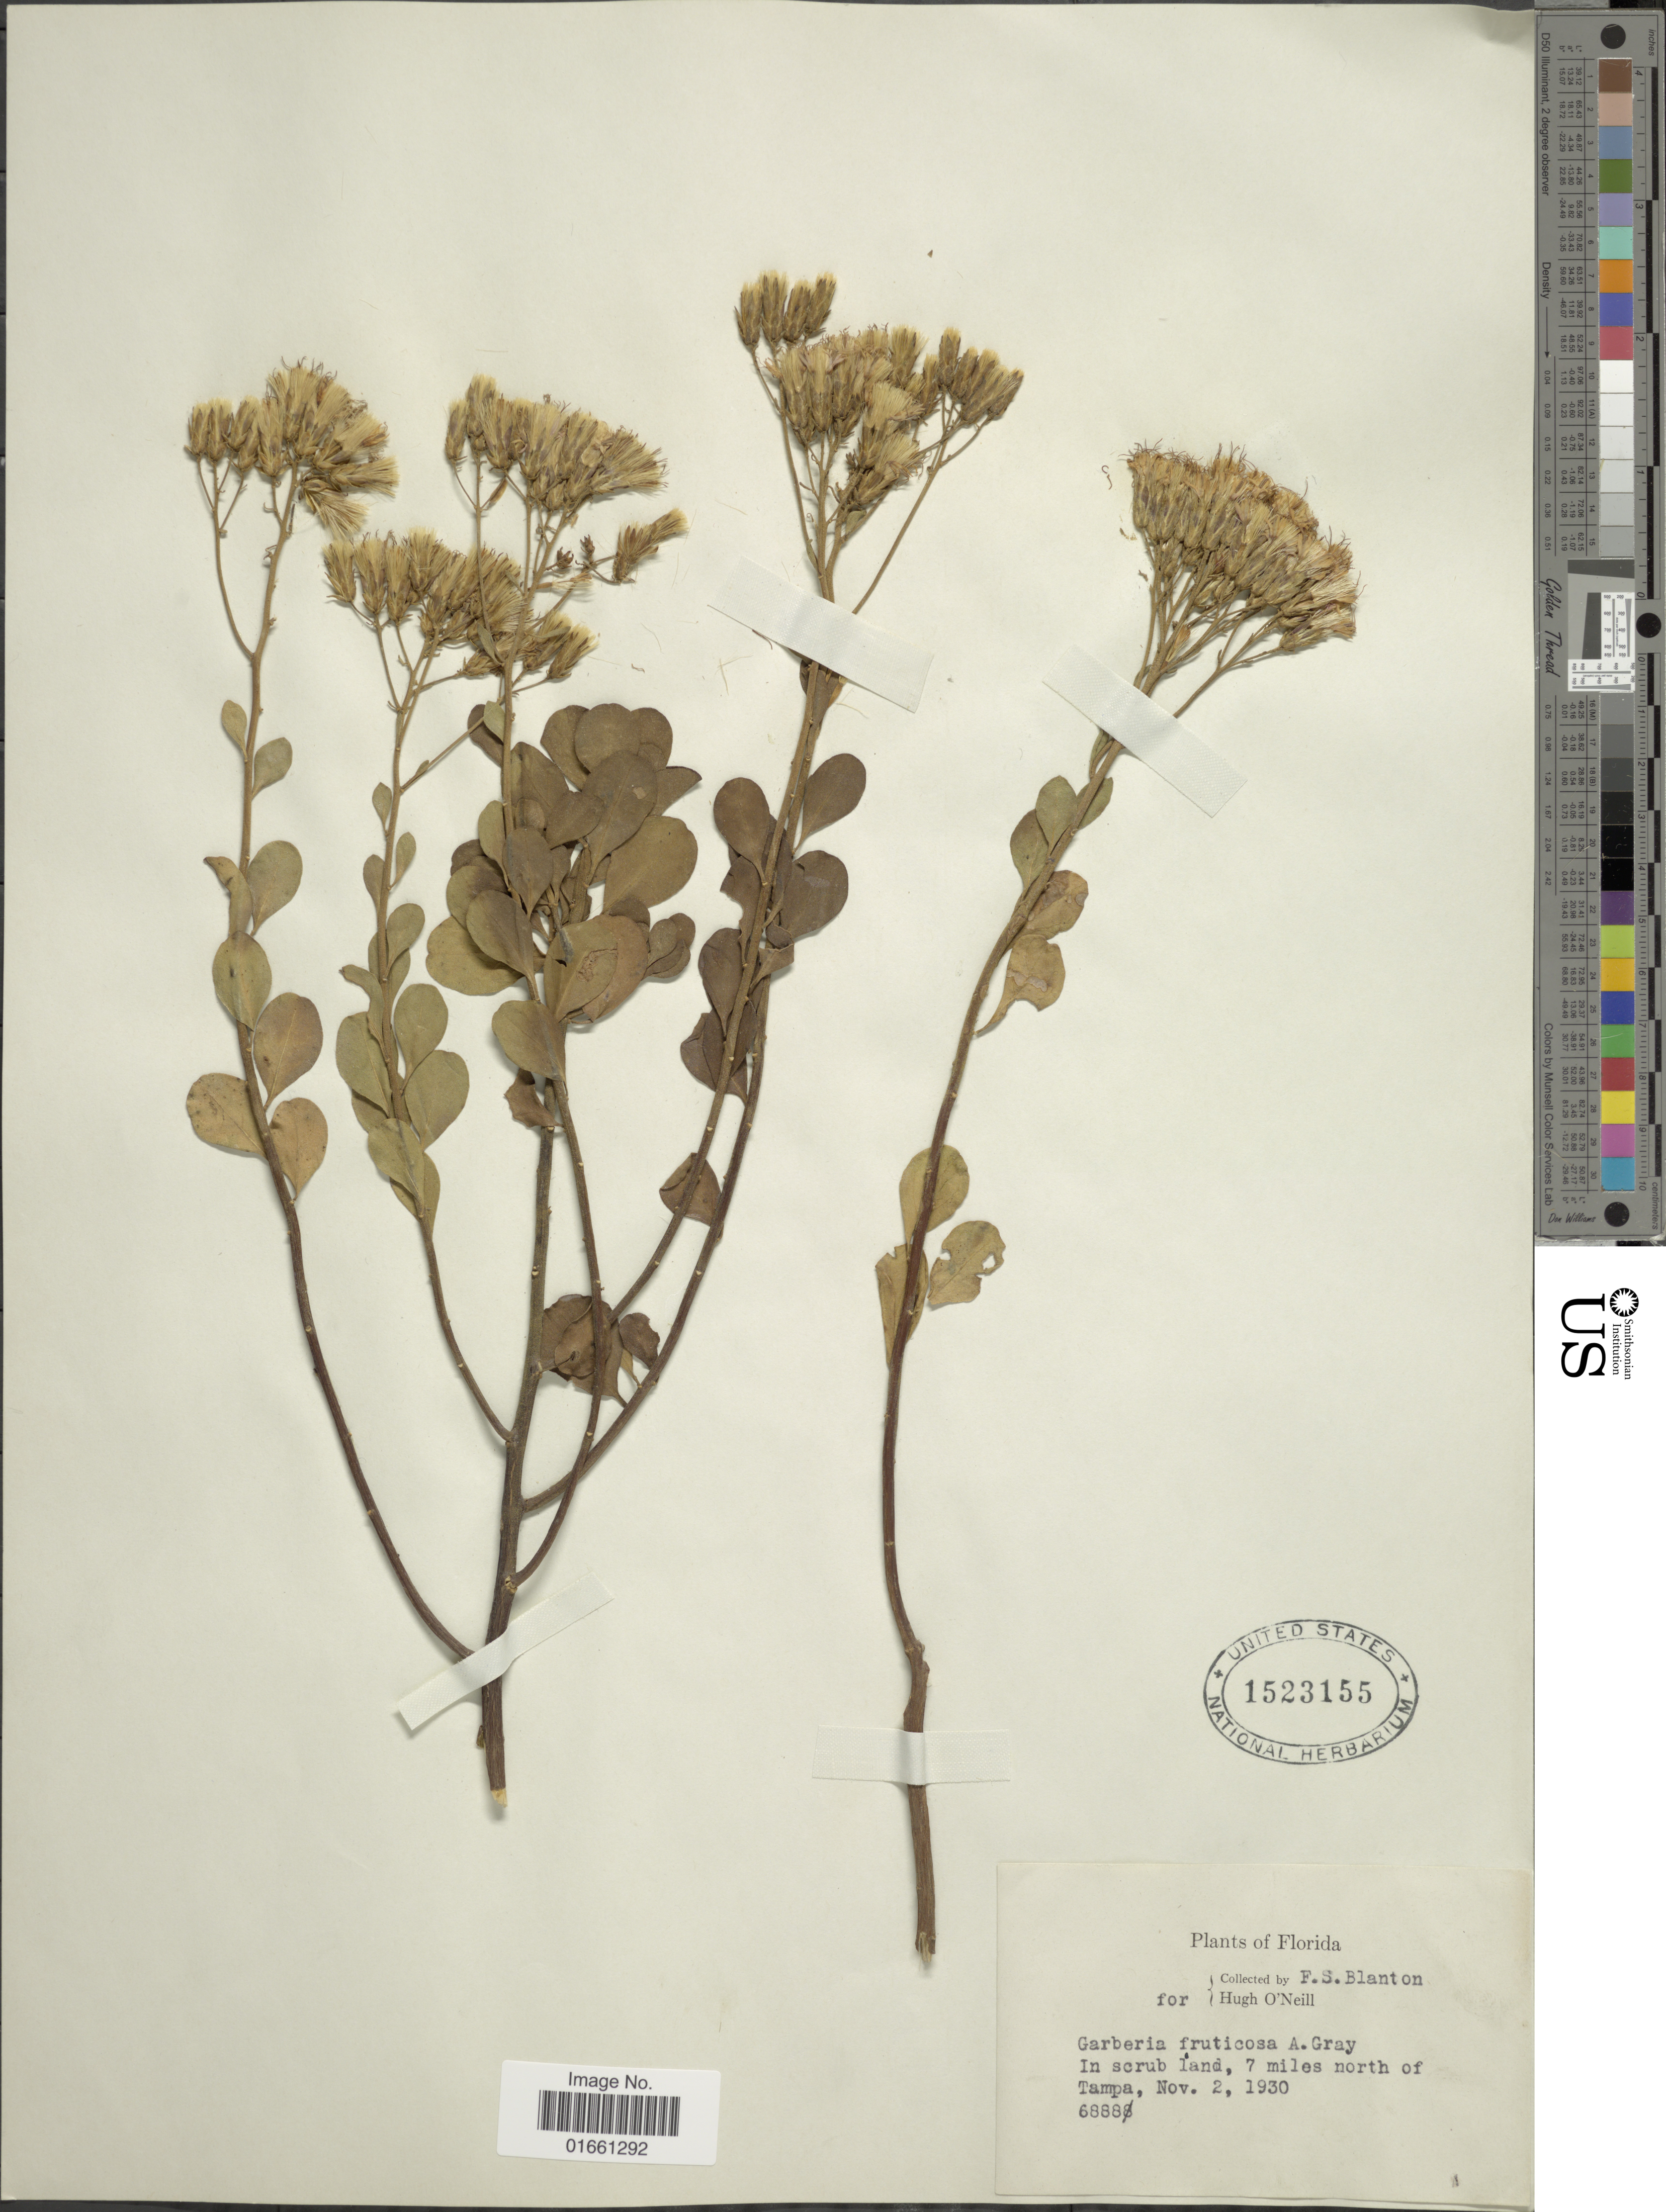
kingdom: Plantae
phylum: Tracheophyta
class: Magnoliopsida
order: Asterales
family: Asteraceae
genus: Garberia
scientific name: Garberia heterophylla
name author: (W. Bartram) Merr. & F. Harper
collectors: F. S. Blanton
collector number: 6888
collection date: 1930-11-02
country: United States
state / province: Florida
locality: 7 miles north of Tampa.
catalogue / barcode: US 1523155